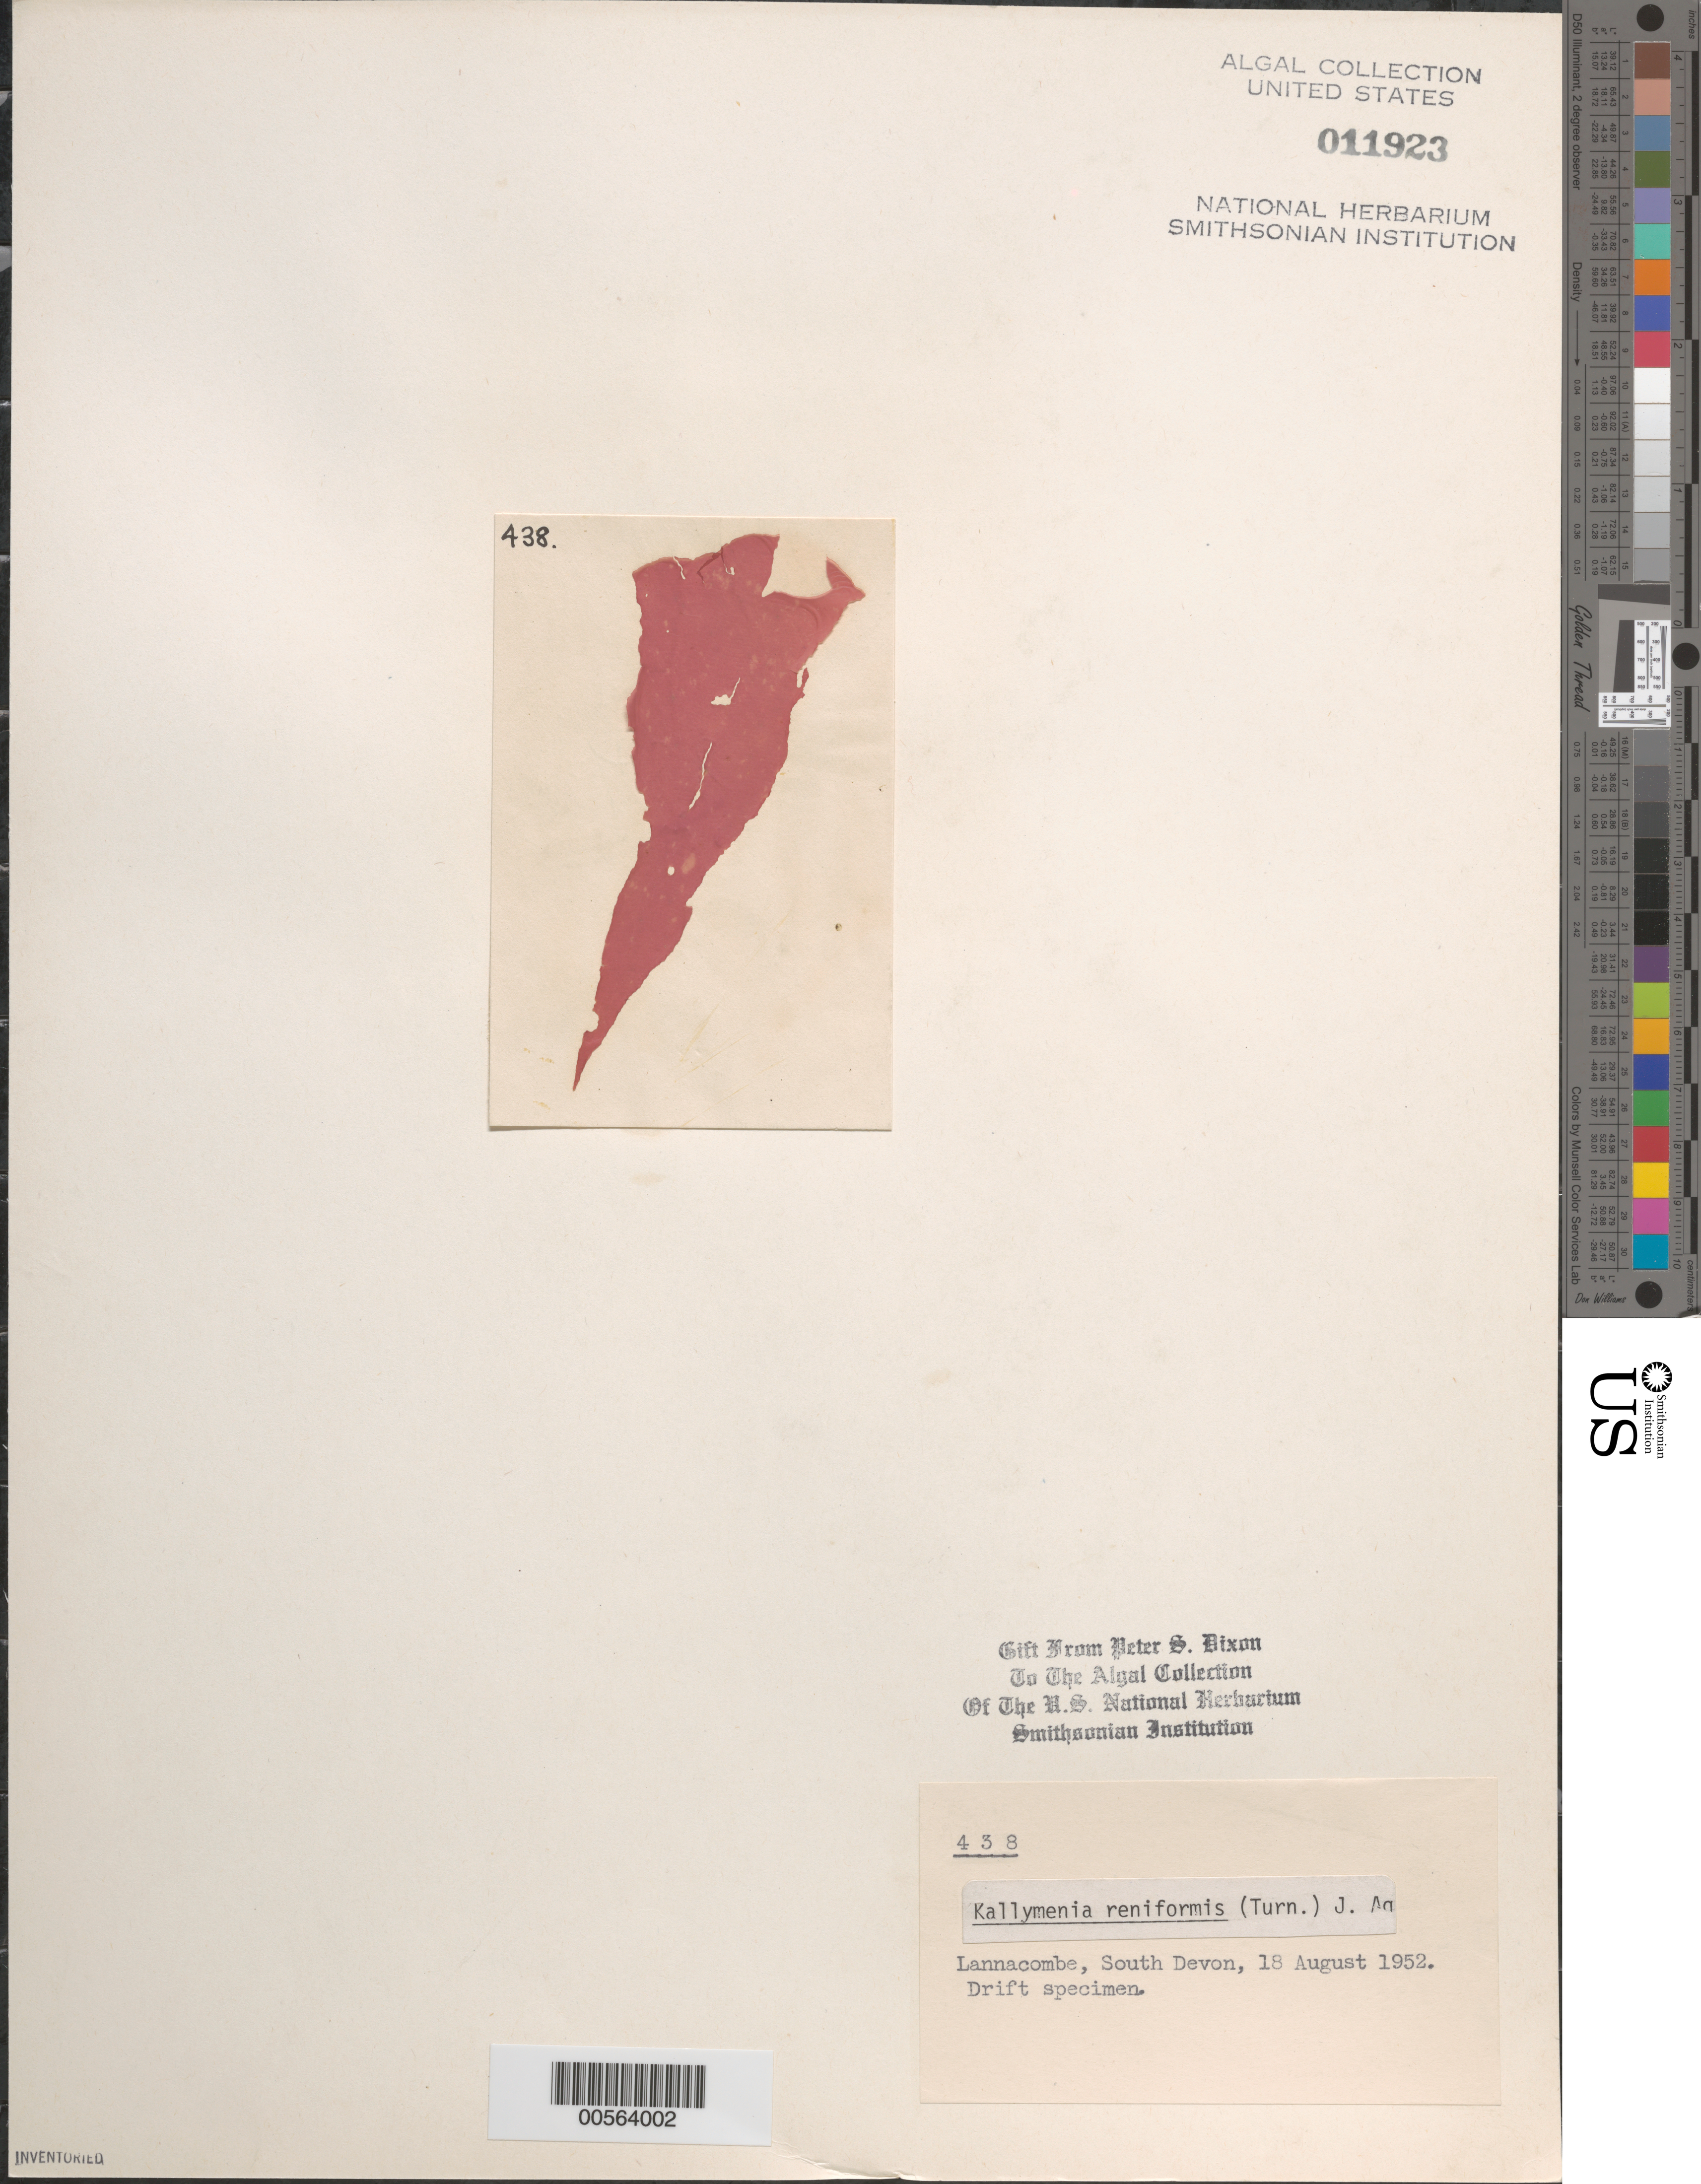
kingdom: Plantae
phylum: Rhodophyta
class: Florideophyceae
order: Gigartinales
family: Kallymeniaceae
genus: Kallymenia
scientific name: Kallymenia reniformis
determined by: Dixon, P. S.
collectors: P. S. Dixon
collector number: PSD 438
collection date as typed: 18 Aug 1952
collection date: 1952-08-18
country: United Kingdom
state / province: England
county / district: Devon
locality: Lannacombe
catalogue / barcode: US 11923